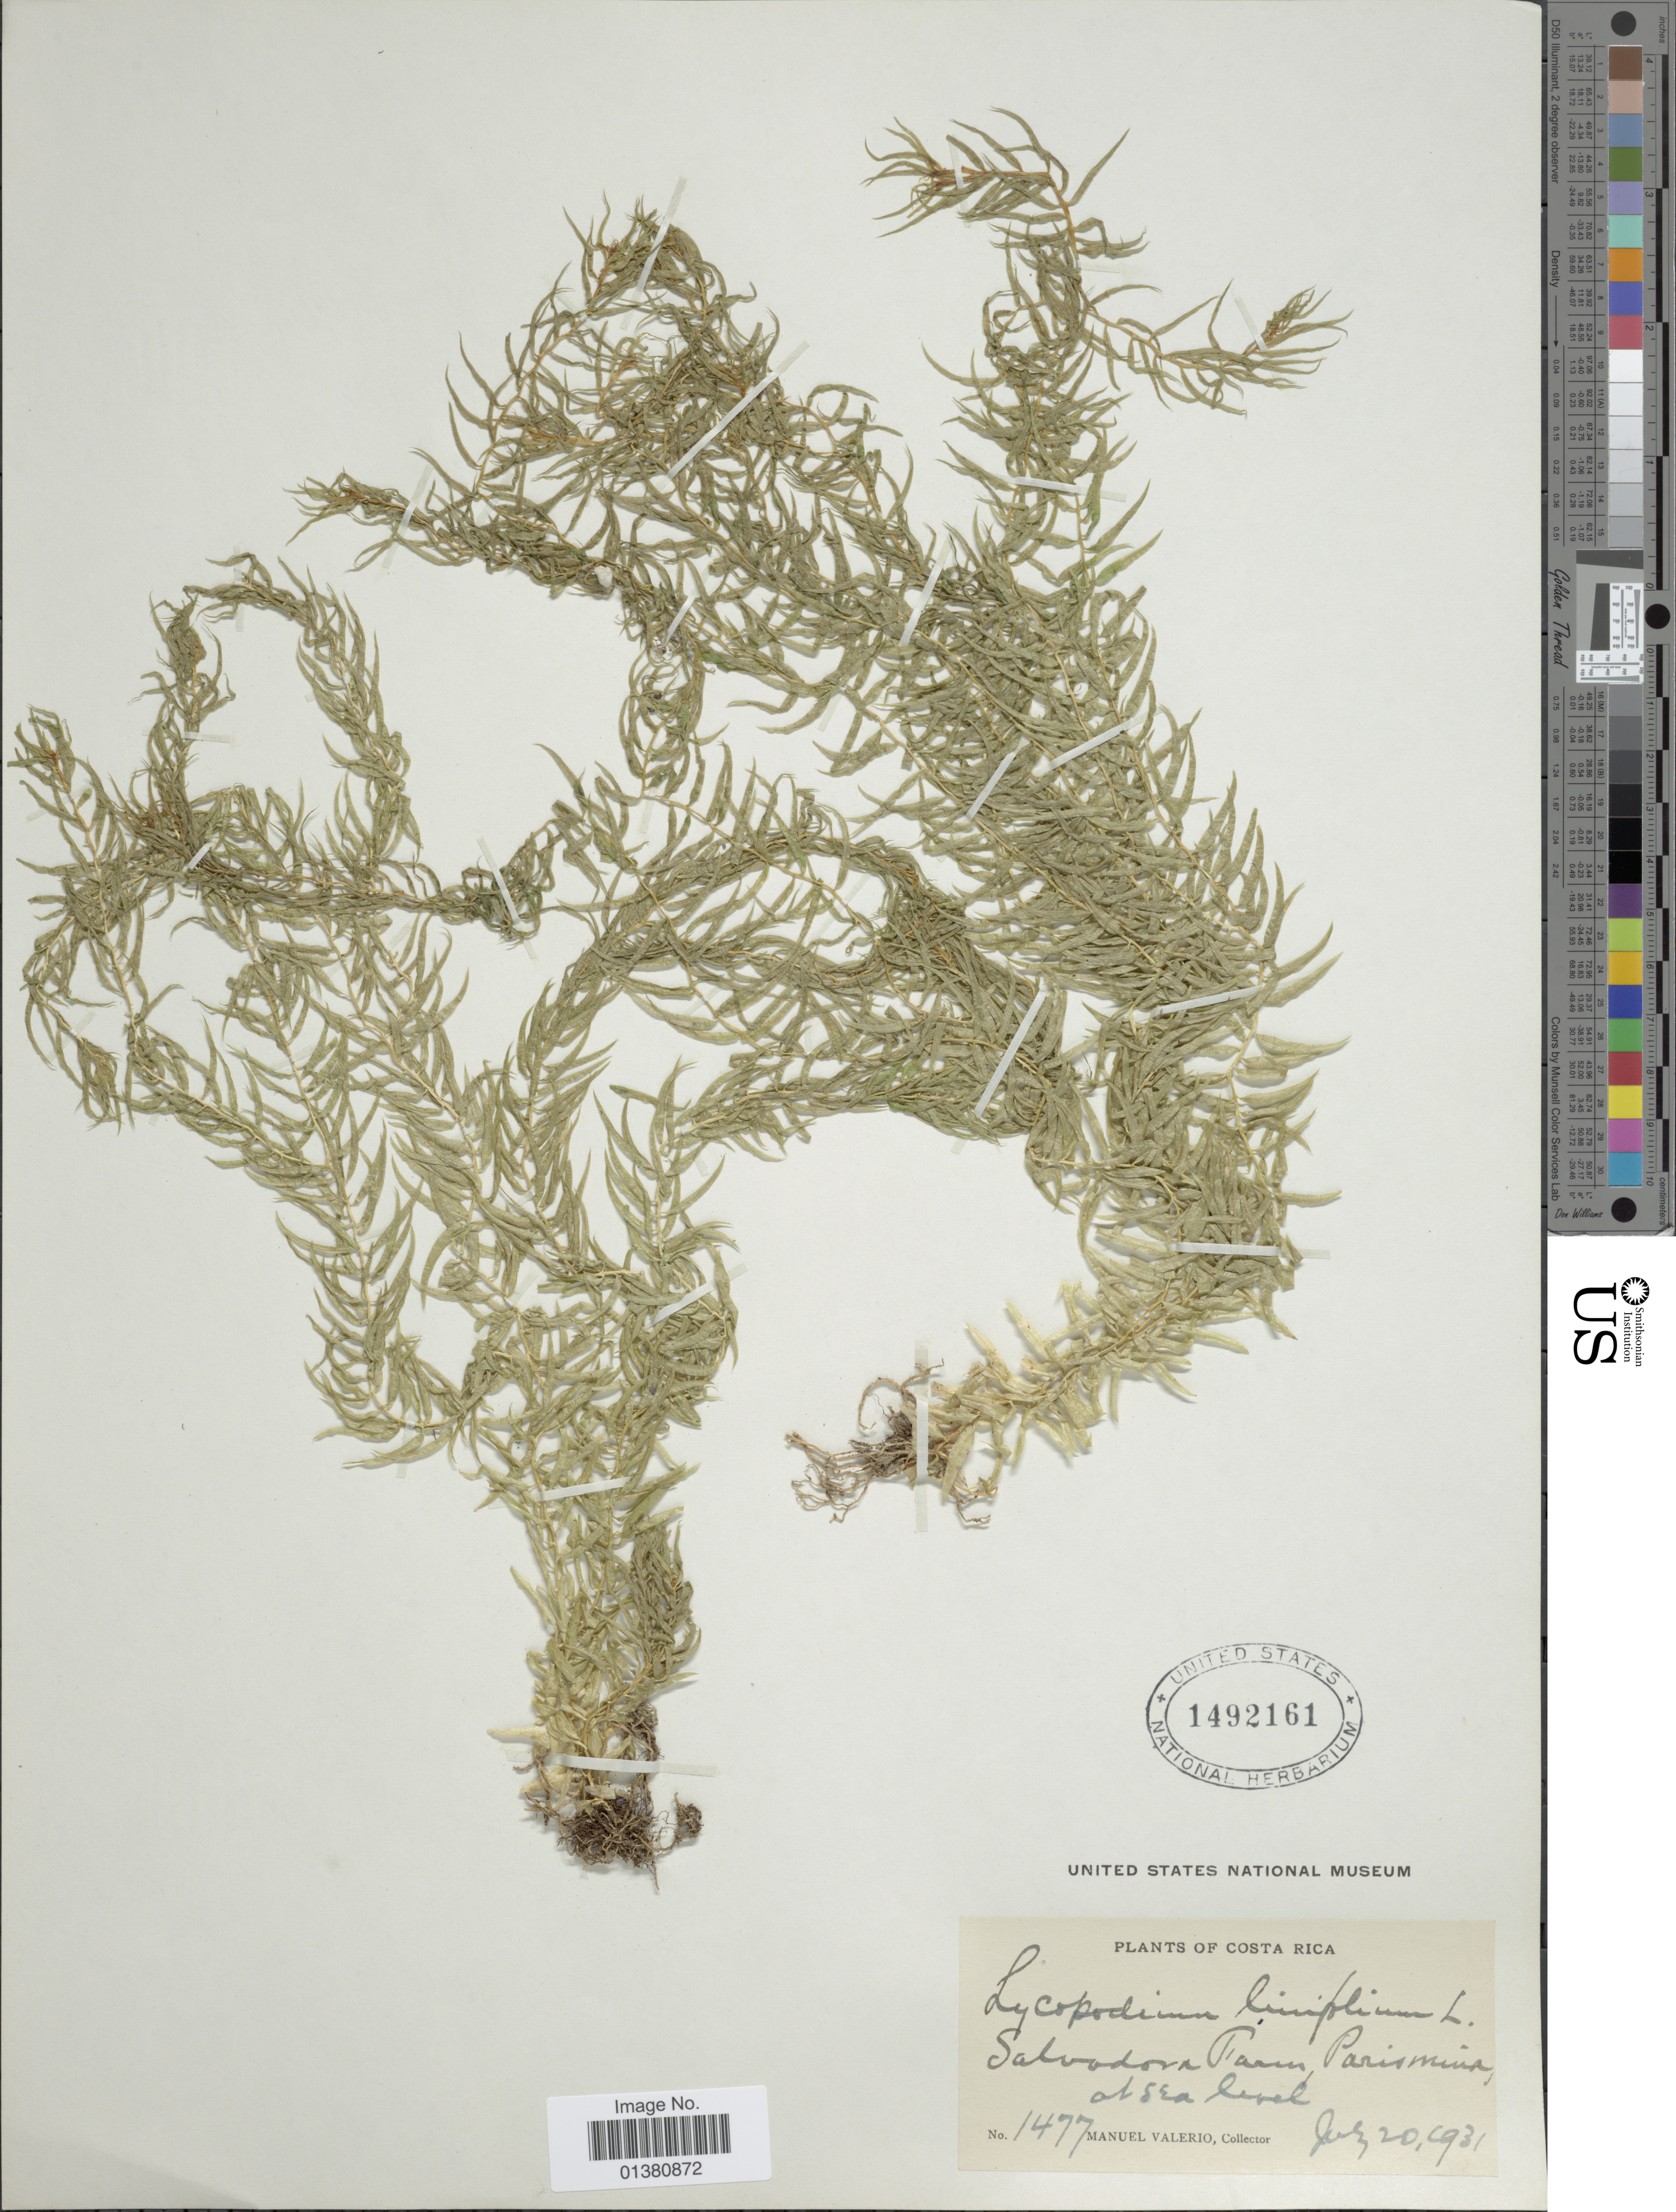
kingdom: Plantae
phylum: Tracheophyta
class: Lycopodiopsida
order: Lycopodiales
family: Lycopodiaceae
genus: Phlegmariurus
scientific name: Phlegmariurus linifolius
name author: (L.) B. Øllg.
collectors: M. Valerio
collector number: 1477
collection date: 1931-07-20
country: Costa Rica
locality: Salvadora Farm, Parismina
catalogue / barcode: US 1492161